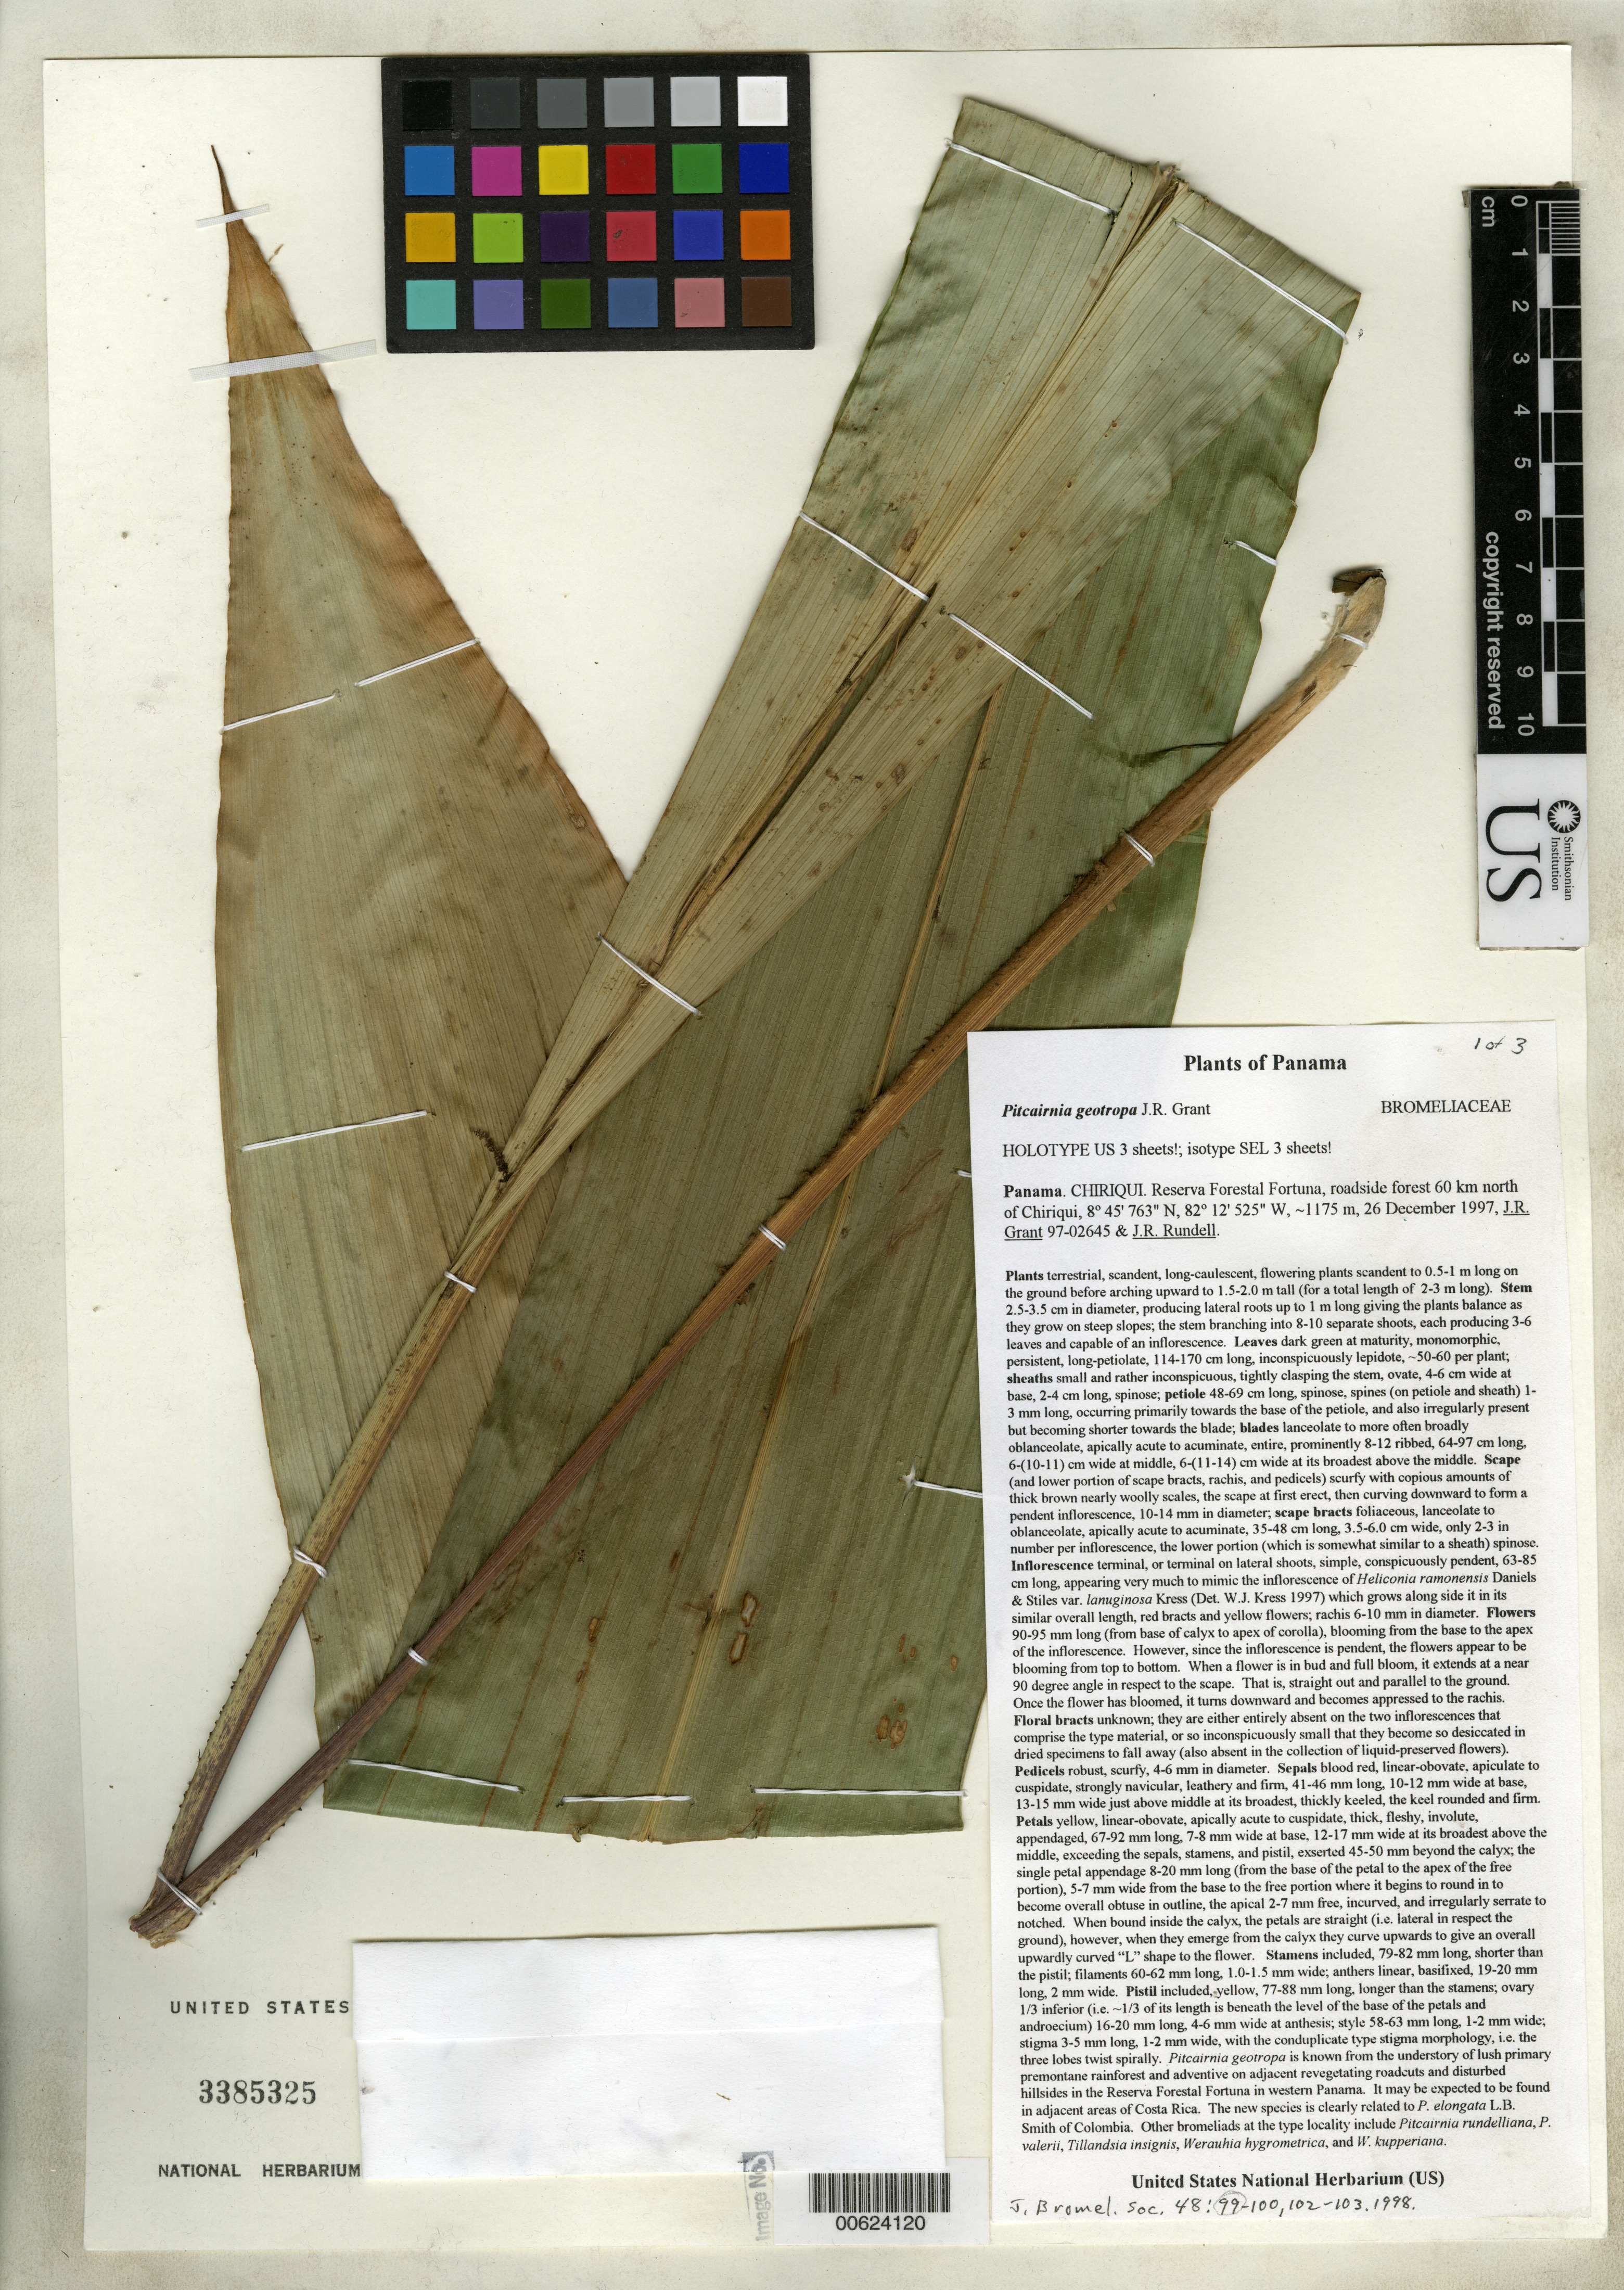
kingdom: Plantae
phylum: Tracheophyta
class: Liliopsida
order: Poales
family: Bromeliaceae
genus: Pitcairnia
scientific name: Pitcairnia geotropa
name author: J.R. Grant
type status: Holotype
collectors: J. R. Grant & J. R. Rundell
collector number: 97-02645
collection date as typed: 26 Dec 1997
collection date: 1997-12-26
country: Panama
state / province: Chiriquí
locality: Reserva Forestal Fortuna, 60 km N of Chiriqui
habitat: roadside forest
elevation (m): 1175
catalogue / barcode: US 3385325